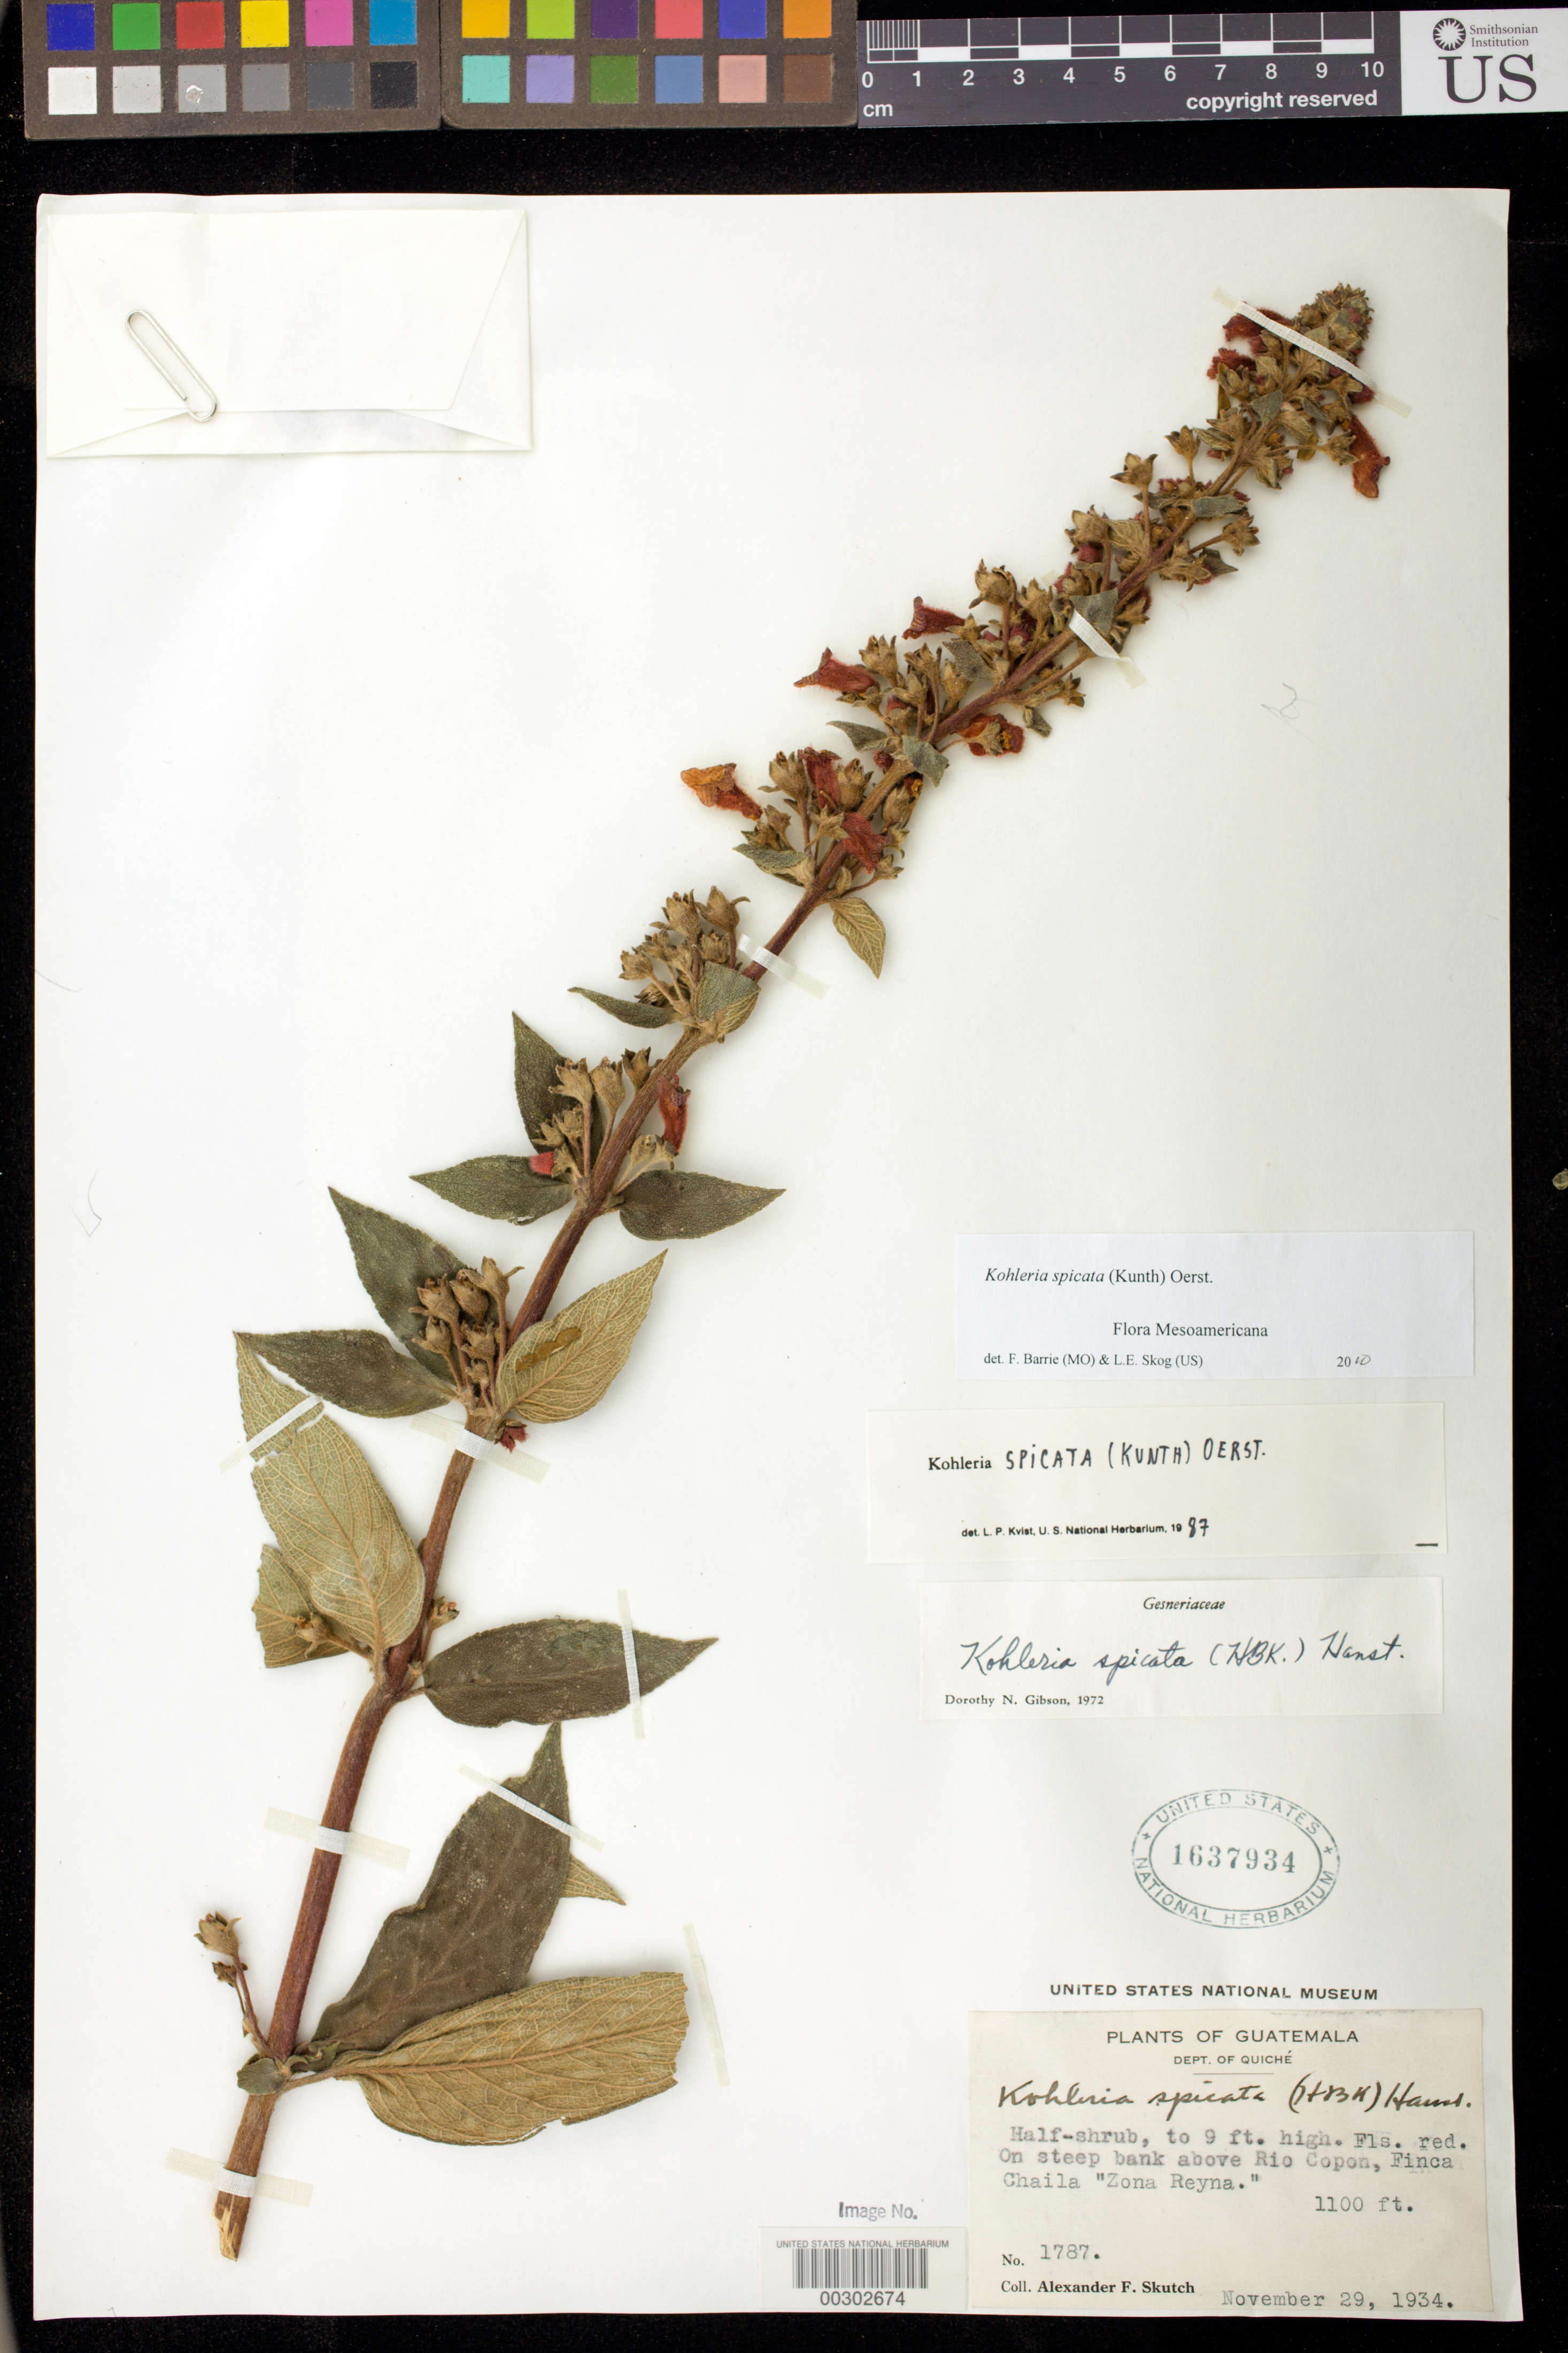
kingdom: Plantae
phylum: Tracheophyta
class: Magnoliopsida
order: Lamiales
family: Gesneriaceae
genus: Kohleria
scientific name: Kohleria spicata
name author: (Kunth) Oerst.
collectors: A. F. Skutch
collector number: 1787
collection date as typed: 29 Nov 1934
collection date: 1934-11-29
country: Guatemala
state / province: El Quiché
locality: Above Rio Copon, Finca Chaila "zona reyna"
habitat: On steep bank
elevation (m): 335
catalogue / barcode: US 1637934